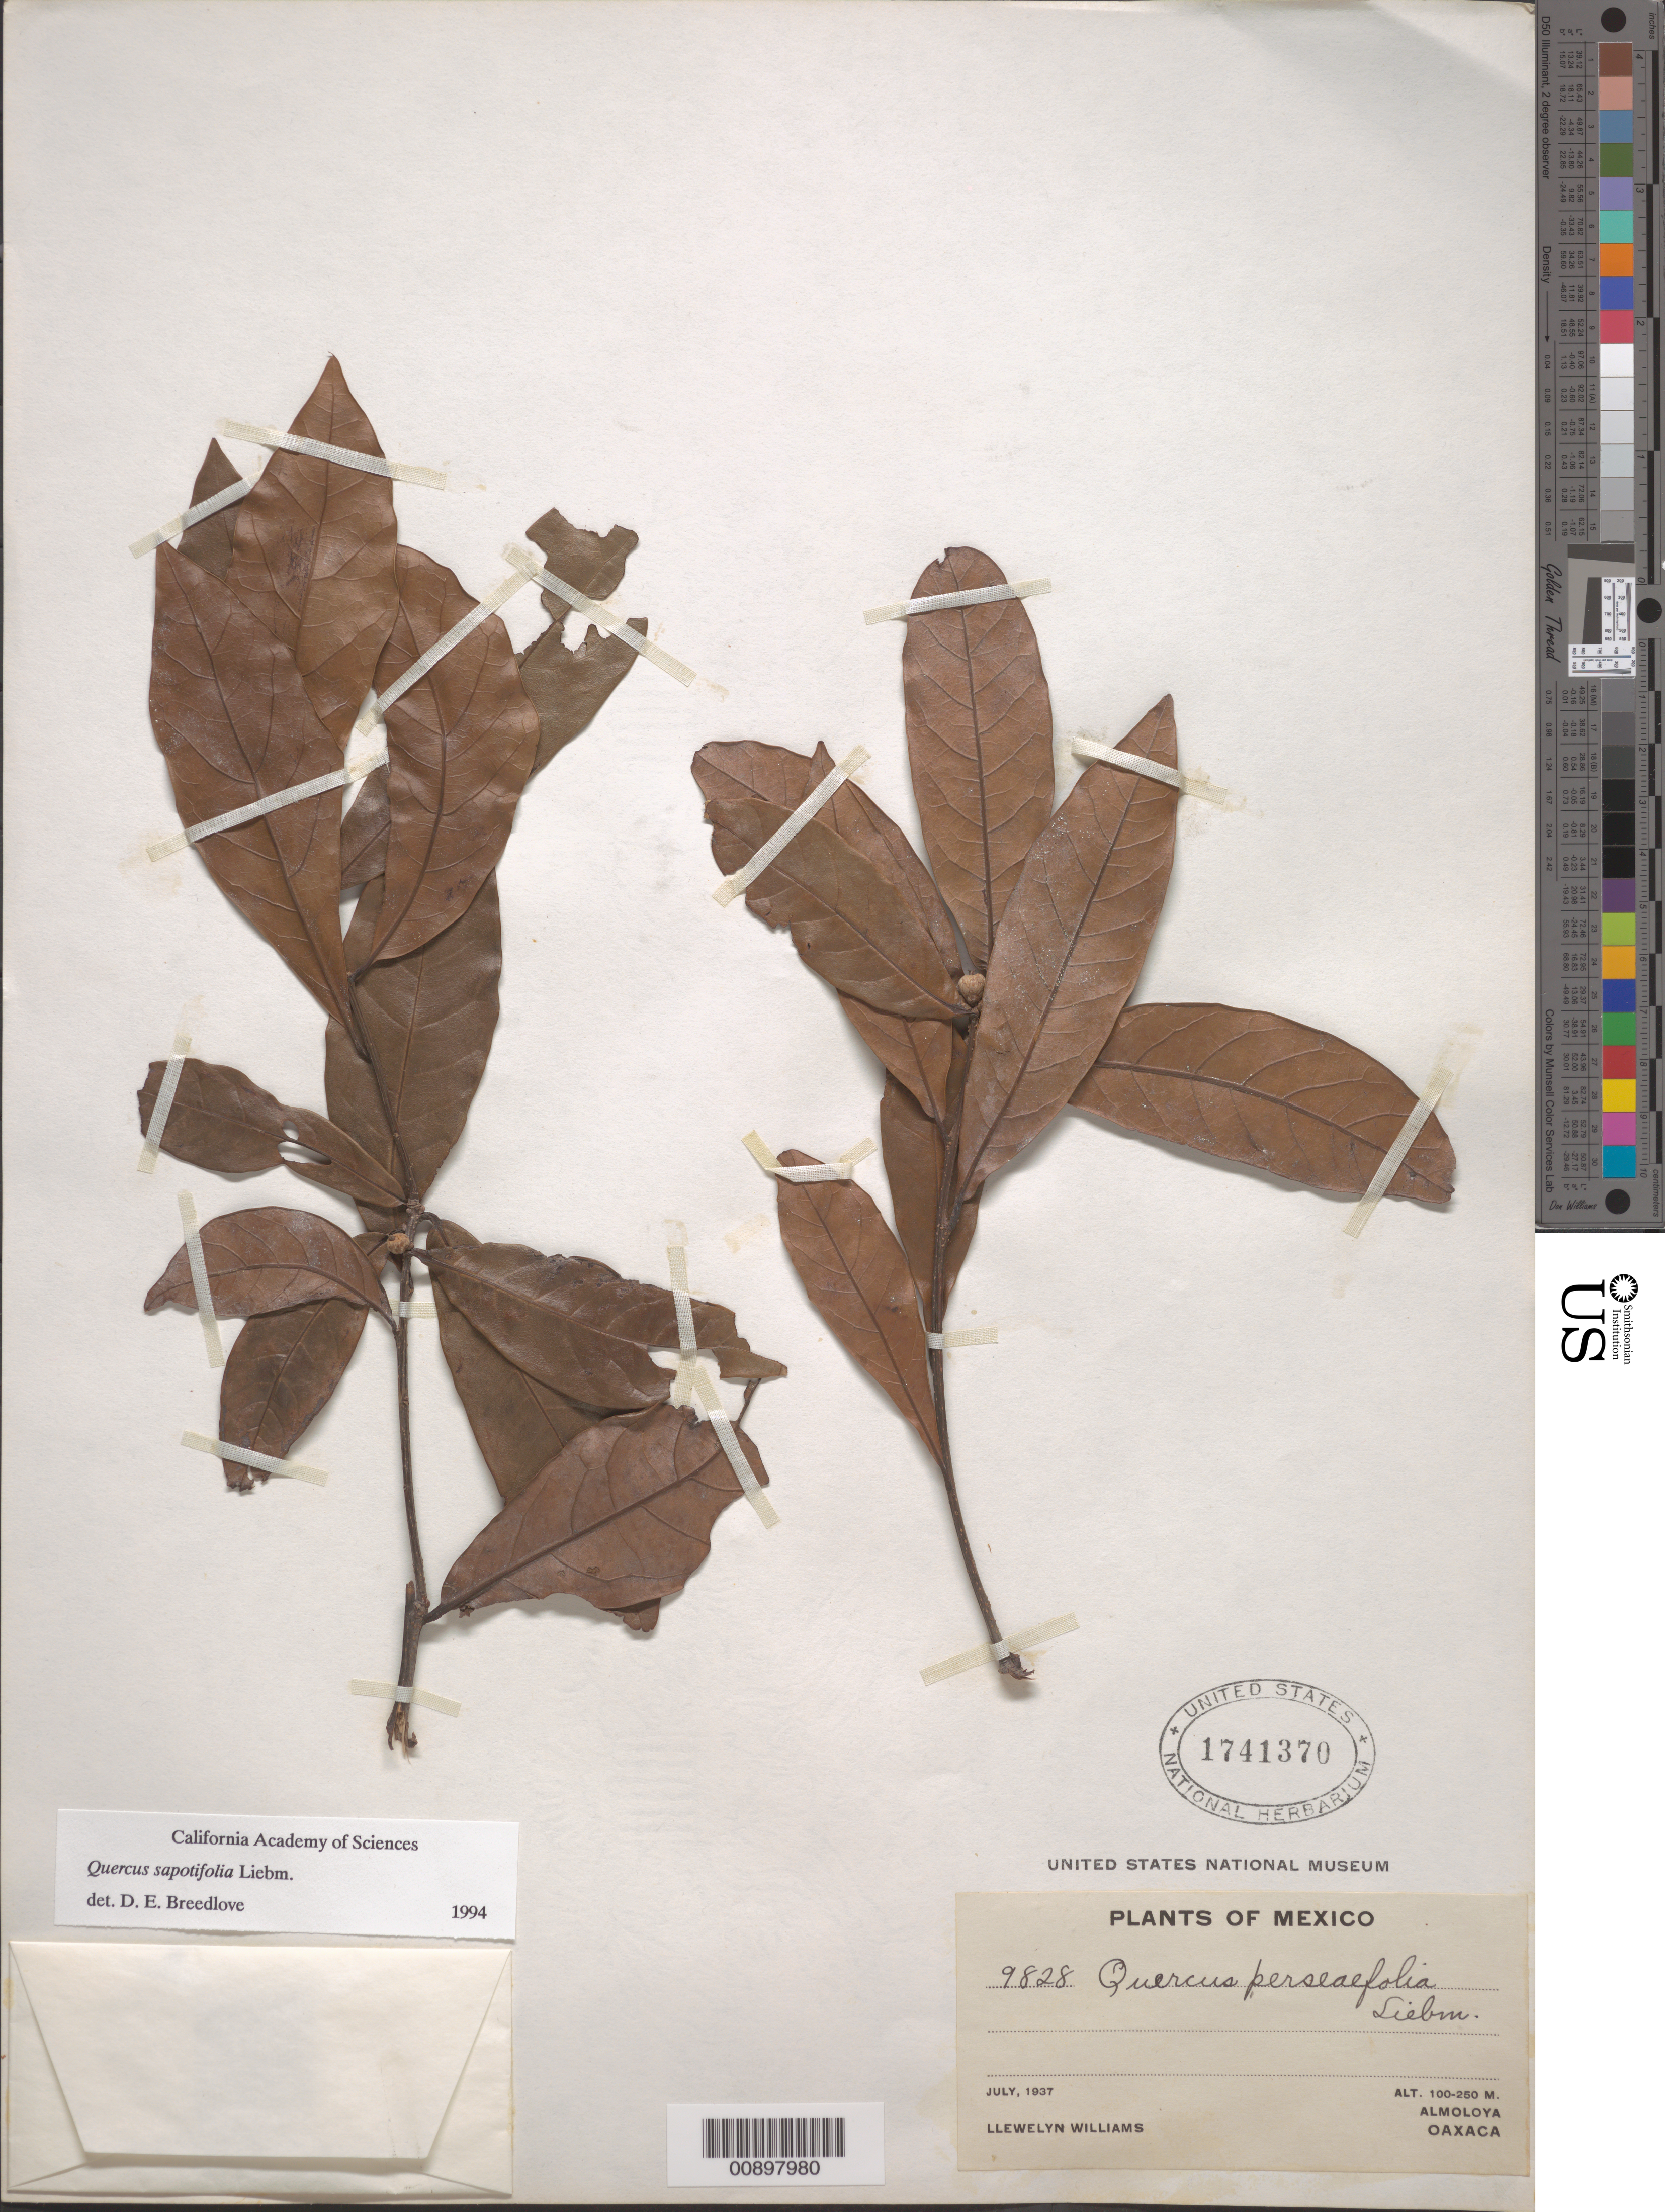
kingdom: Plantae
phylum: Tracheophyta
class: Magnoliopsida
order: Fagales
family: Fagaceae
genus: Quercus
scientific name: Quercus sapotifolia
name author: Liebm.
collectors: L. Williams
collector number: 9828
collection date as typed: Jul 1937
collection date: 1937-07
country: Mexico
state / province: Oaxaca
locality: Almoloya, Oaxaca.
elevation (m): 250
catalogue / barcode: US 1741370